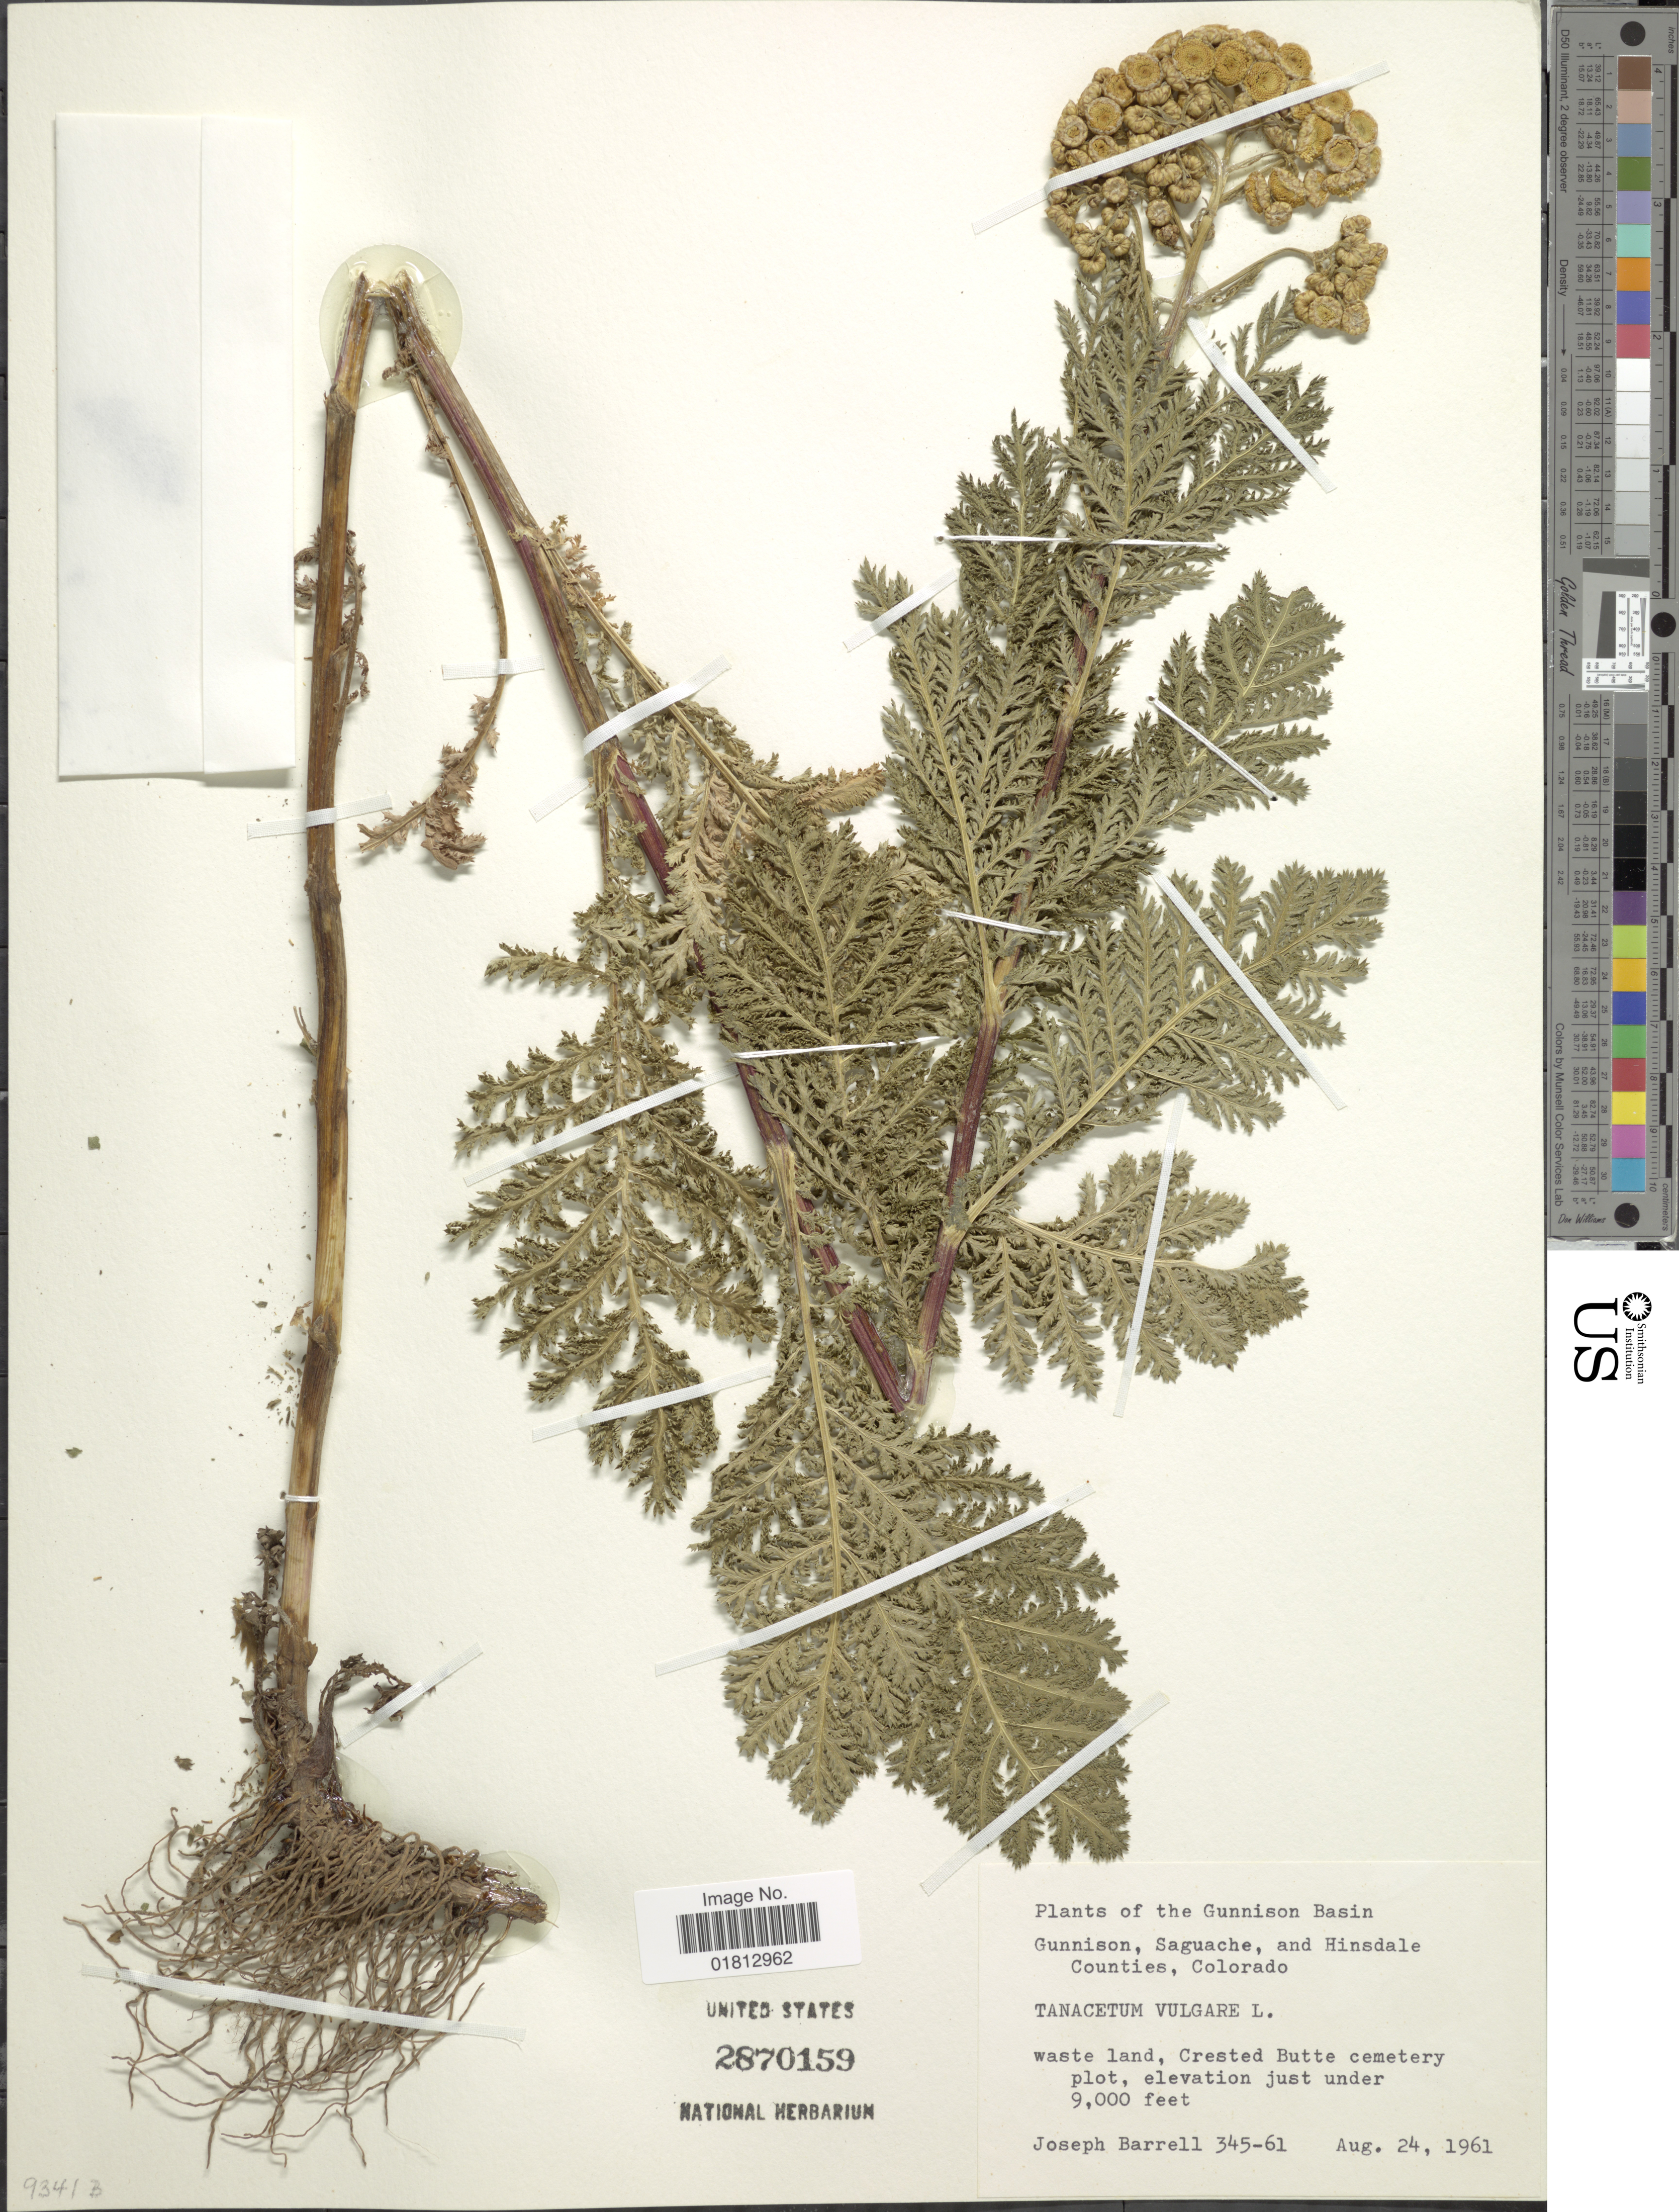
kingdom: Plantae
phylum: Tracheophyta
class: Magnoliopsida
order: Asterales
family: Asteraceae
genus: Tanacetum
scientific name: Tanacetum vulgare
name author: L.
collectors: J. Barrell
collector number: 345-61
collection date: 1961-08-24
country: United States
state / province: Colorado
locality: The Gunnison Basin, Gunnison, Saguache, and Hinsdale Counties, Colorado, waste land, Crestedp Butte cemetery plot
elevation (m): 2743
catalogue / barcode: US 2870159